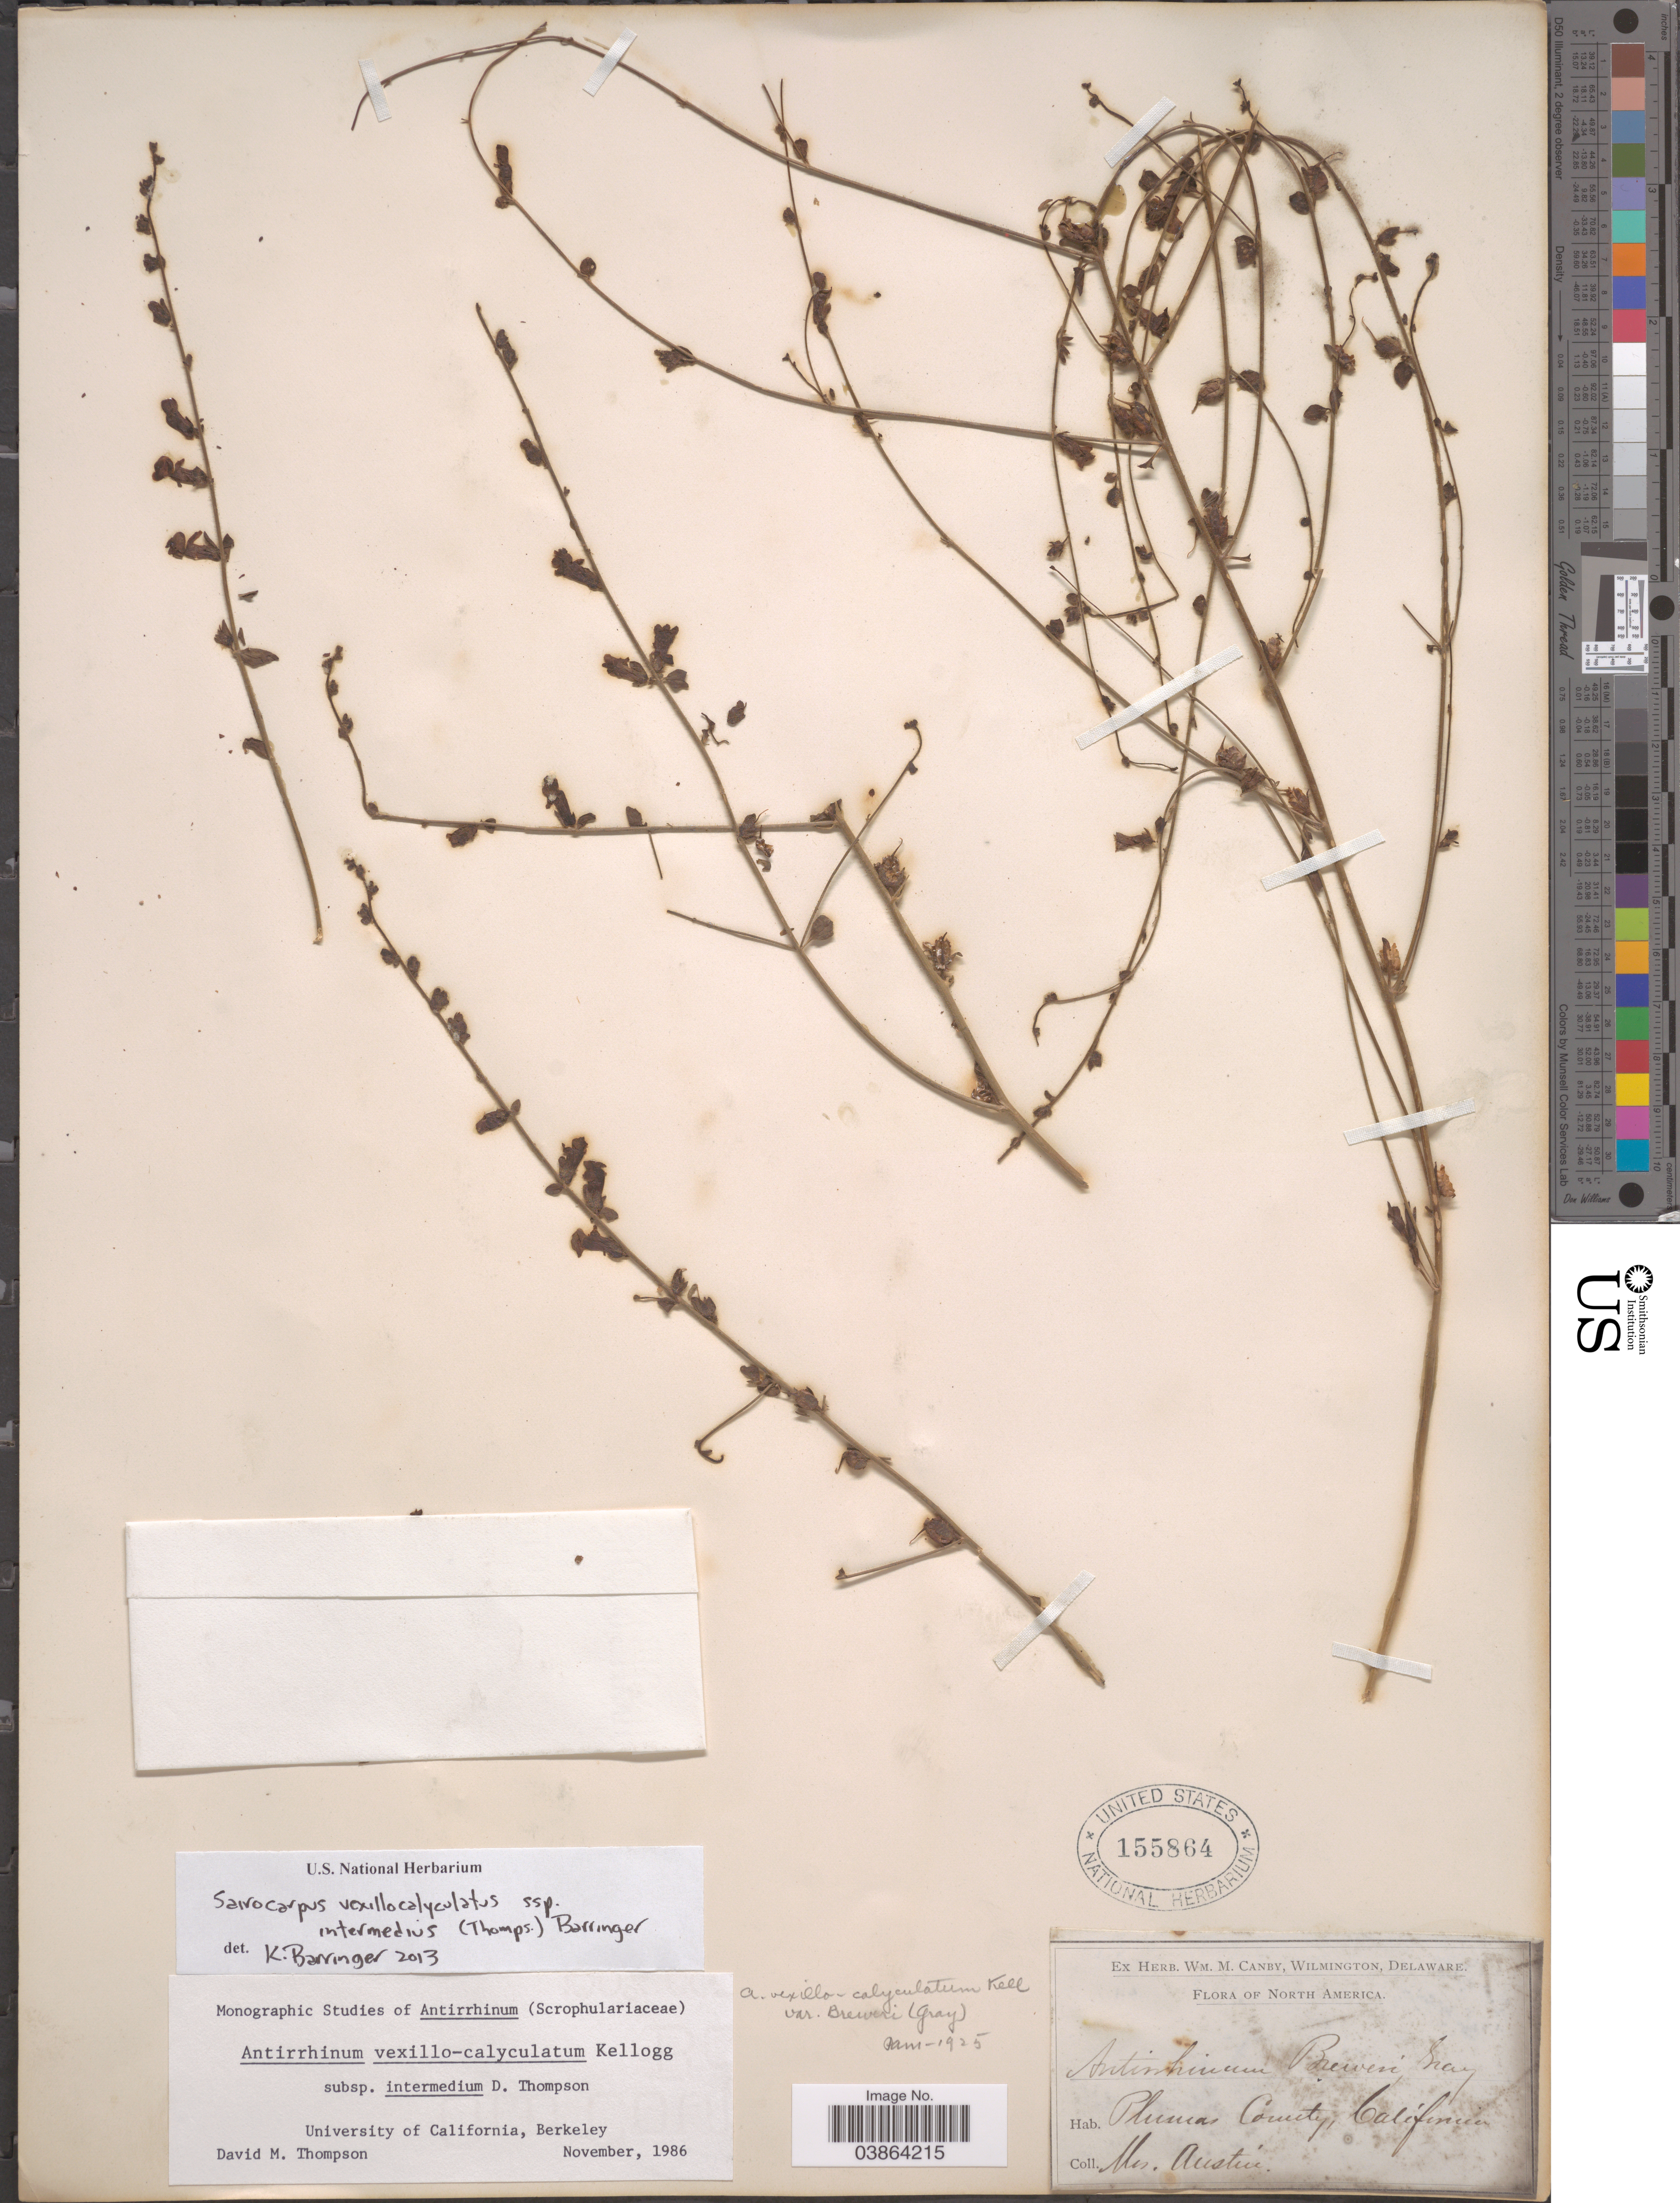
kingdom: Plantae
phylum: Tracheophyta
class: Magnoliopsida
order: Lamiales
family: Plantaginaceae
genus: Sairocarpus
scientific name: Sairocarpus vexillocalyculatus subsp. intermedius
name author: (D.M. Thomps.) Barringer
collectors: Austin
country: United States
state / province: California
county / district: Plumas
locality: Plumas County.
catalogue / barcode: US 155864